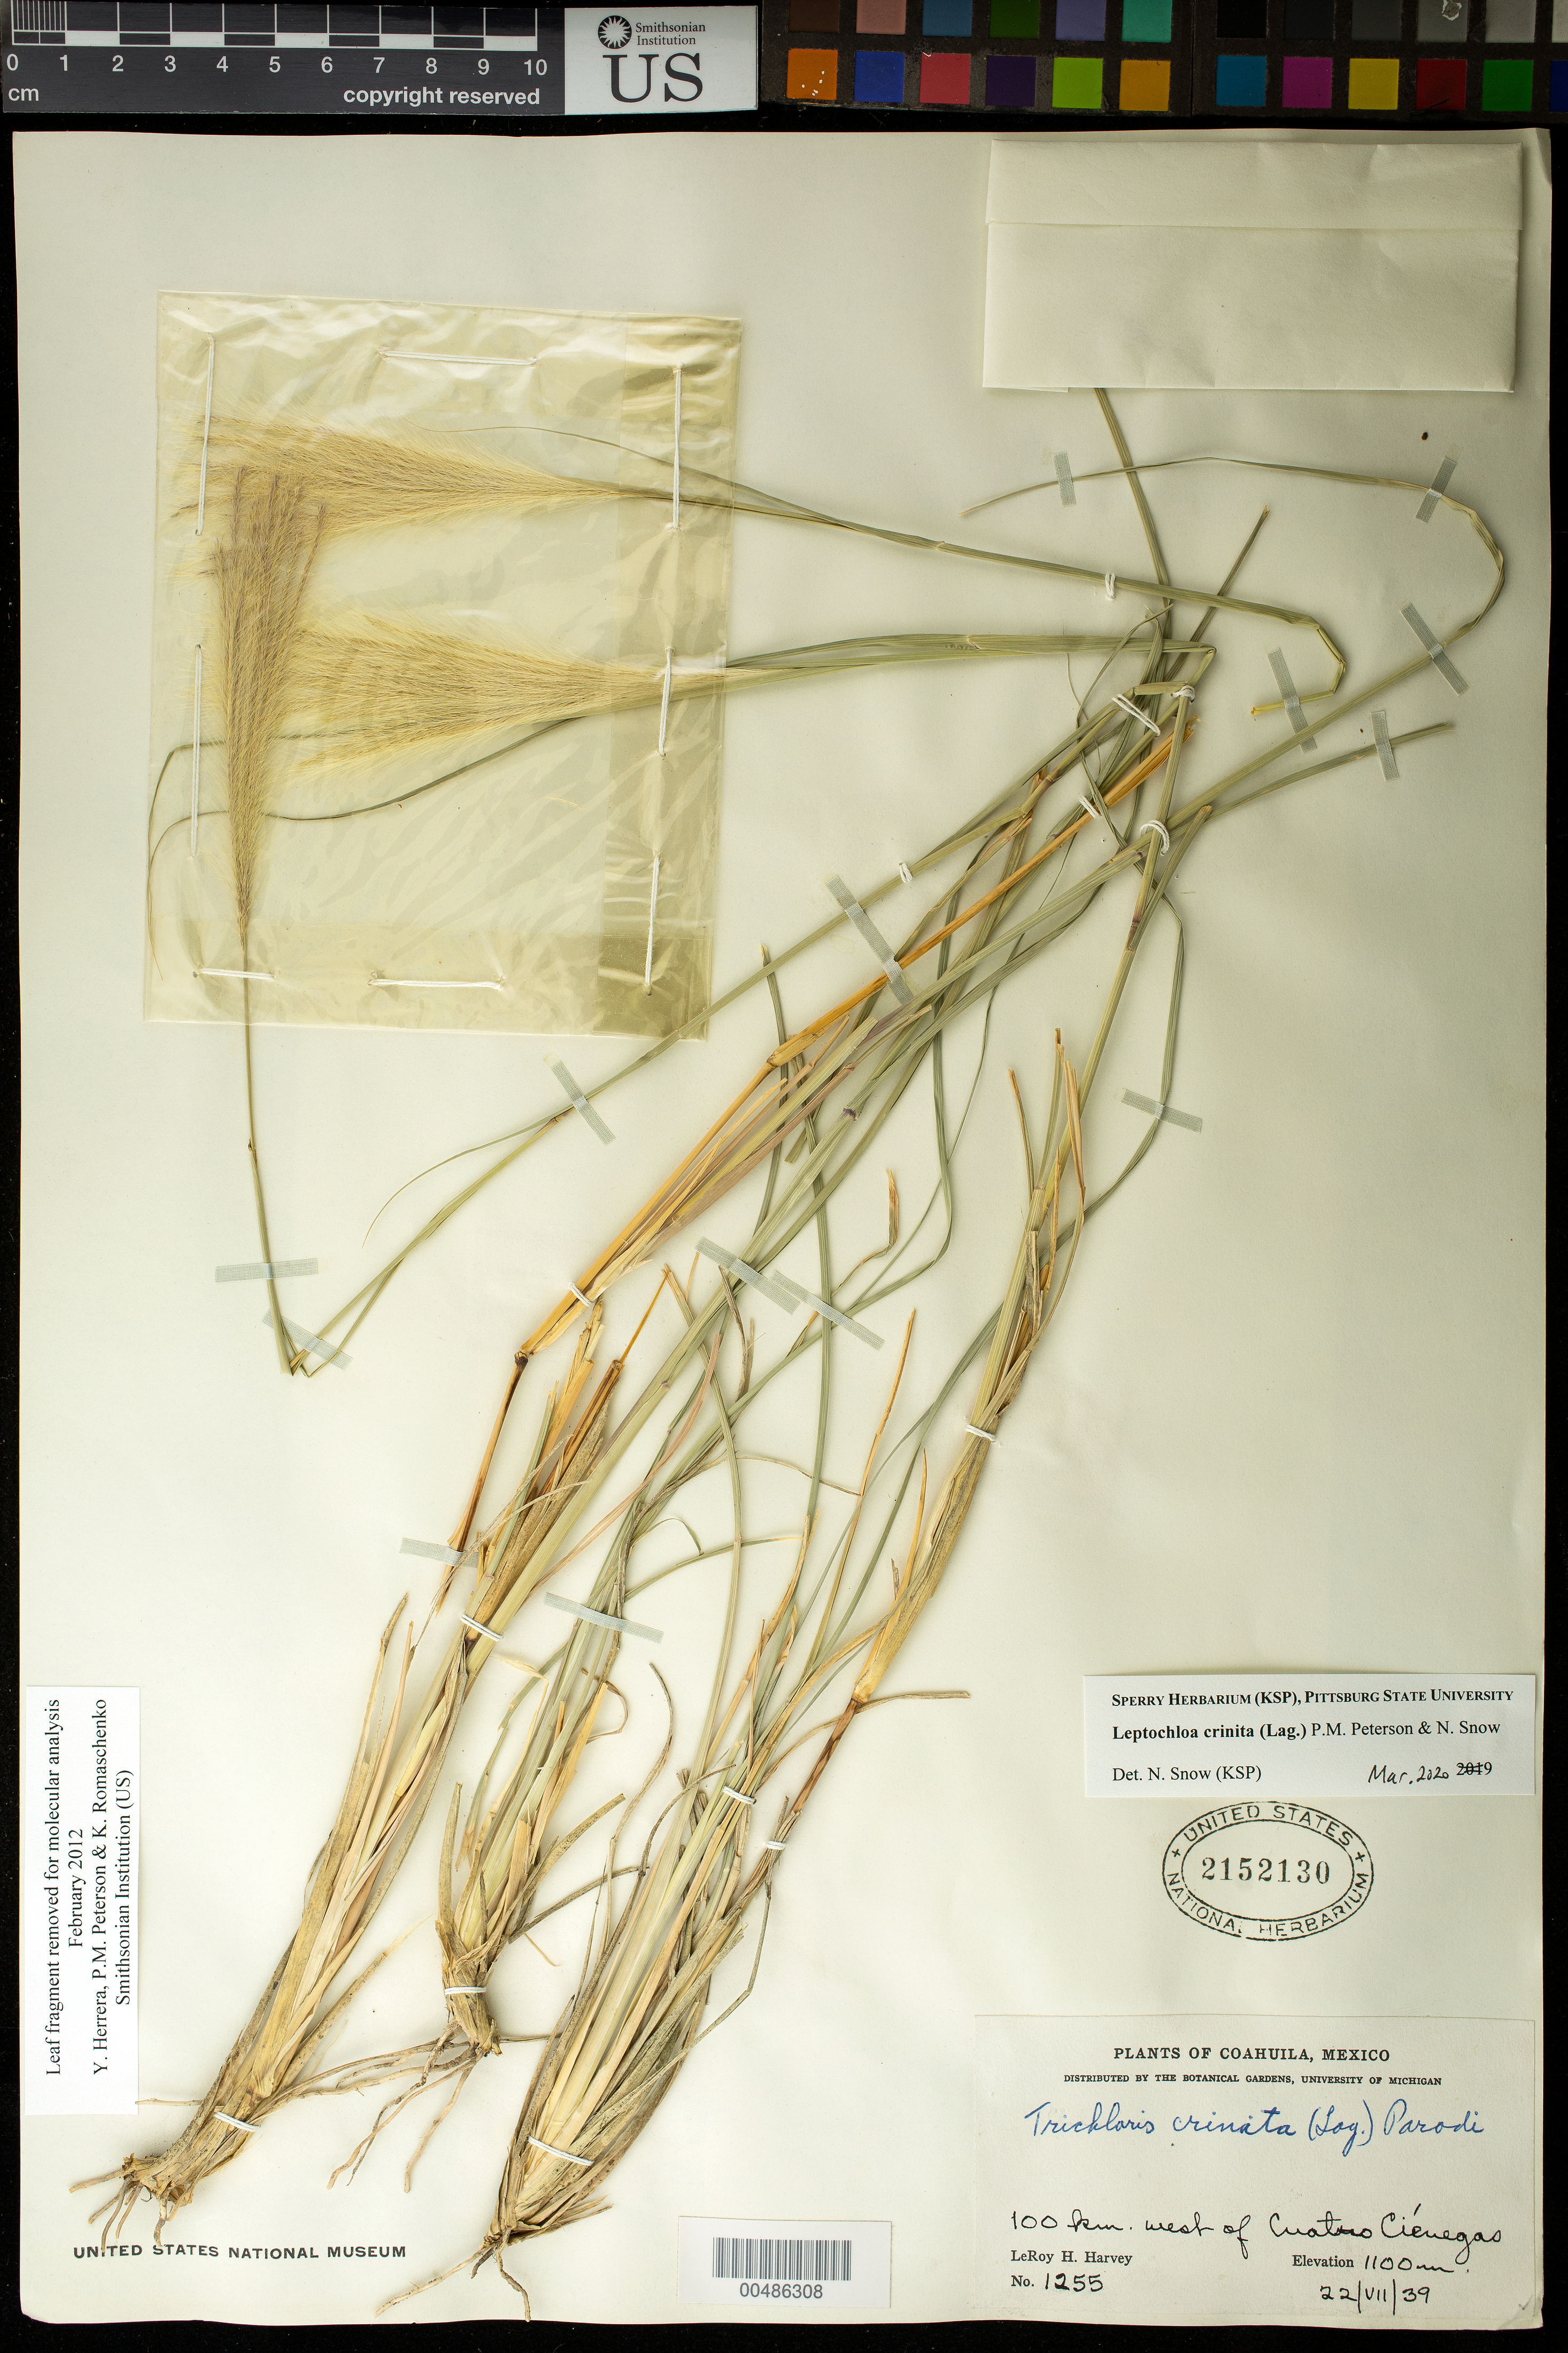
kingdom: Plantae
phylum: Tracheophyta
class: Liliopsida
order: Poales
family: Poaceae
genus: Leptochloa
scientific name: Leptochloa crinita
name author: (Lag.) P.M. Peterson & N. Snow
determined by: Snow, N.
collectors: L. H. Harvey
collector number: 1255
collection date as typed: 22 Jul 1939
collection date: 1939-07-22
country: Mexico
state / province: Coahuila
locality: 100 km W of Cuatro Ciénegas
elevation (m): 1100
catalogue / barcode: US 2152130